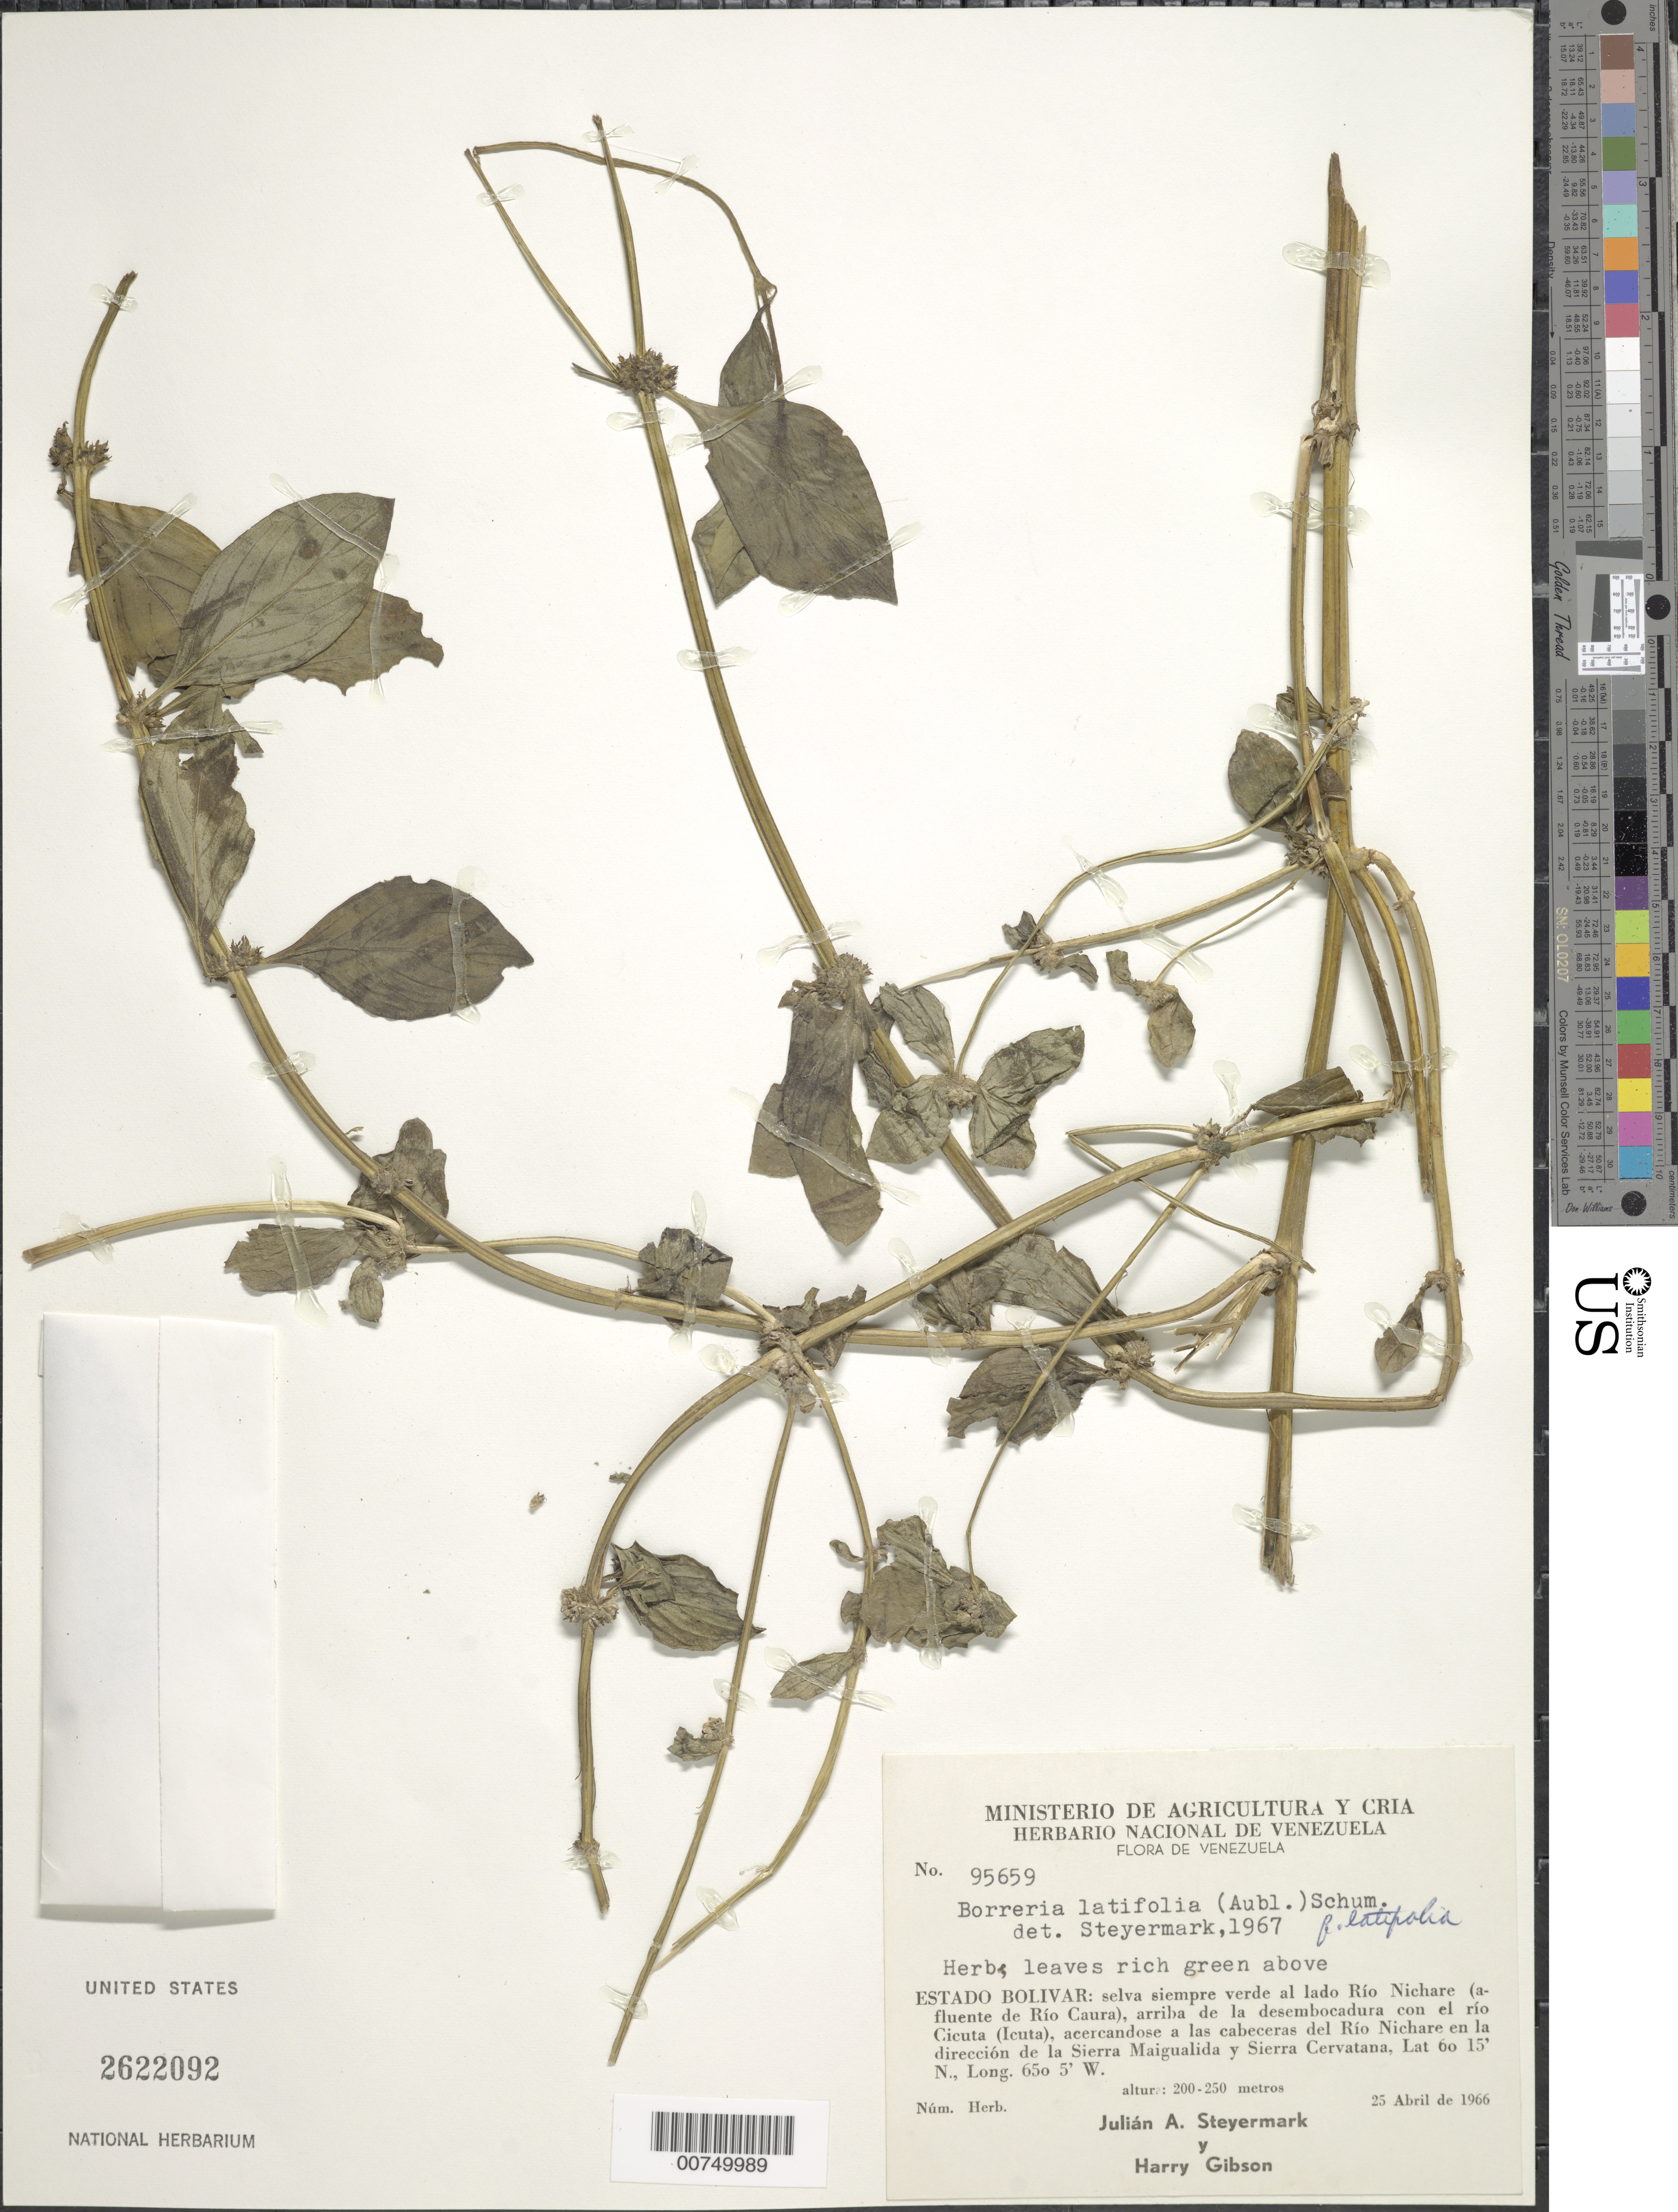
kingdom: Plantae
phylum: Tracheophyta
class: Magnoliopsida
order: Gentianales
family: Rubiaceae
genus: Borreria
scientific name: Borreria latifolia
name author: (Aubl.) K. Schum.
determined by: Steyermark, Julian A., (VEN)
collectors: J. Steyermark & H. Gibson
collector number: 95659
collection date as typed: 25-Apr-66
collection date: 1966-04-25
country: Venezuela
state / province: Bolívar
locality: Río Nichare (affl. Río Caura), arriba la desembocadura con el Río Cicuta (Icuta), acercandose a las cabeceras del Río Nichare en la dirrecion de la Sierra Maigualida y Sierra Cervantana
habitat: Evergreen forest along river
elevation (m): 200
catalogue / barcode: US 2622092